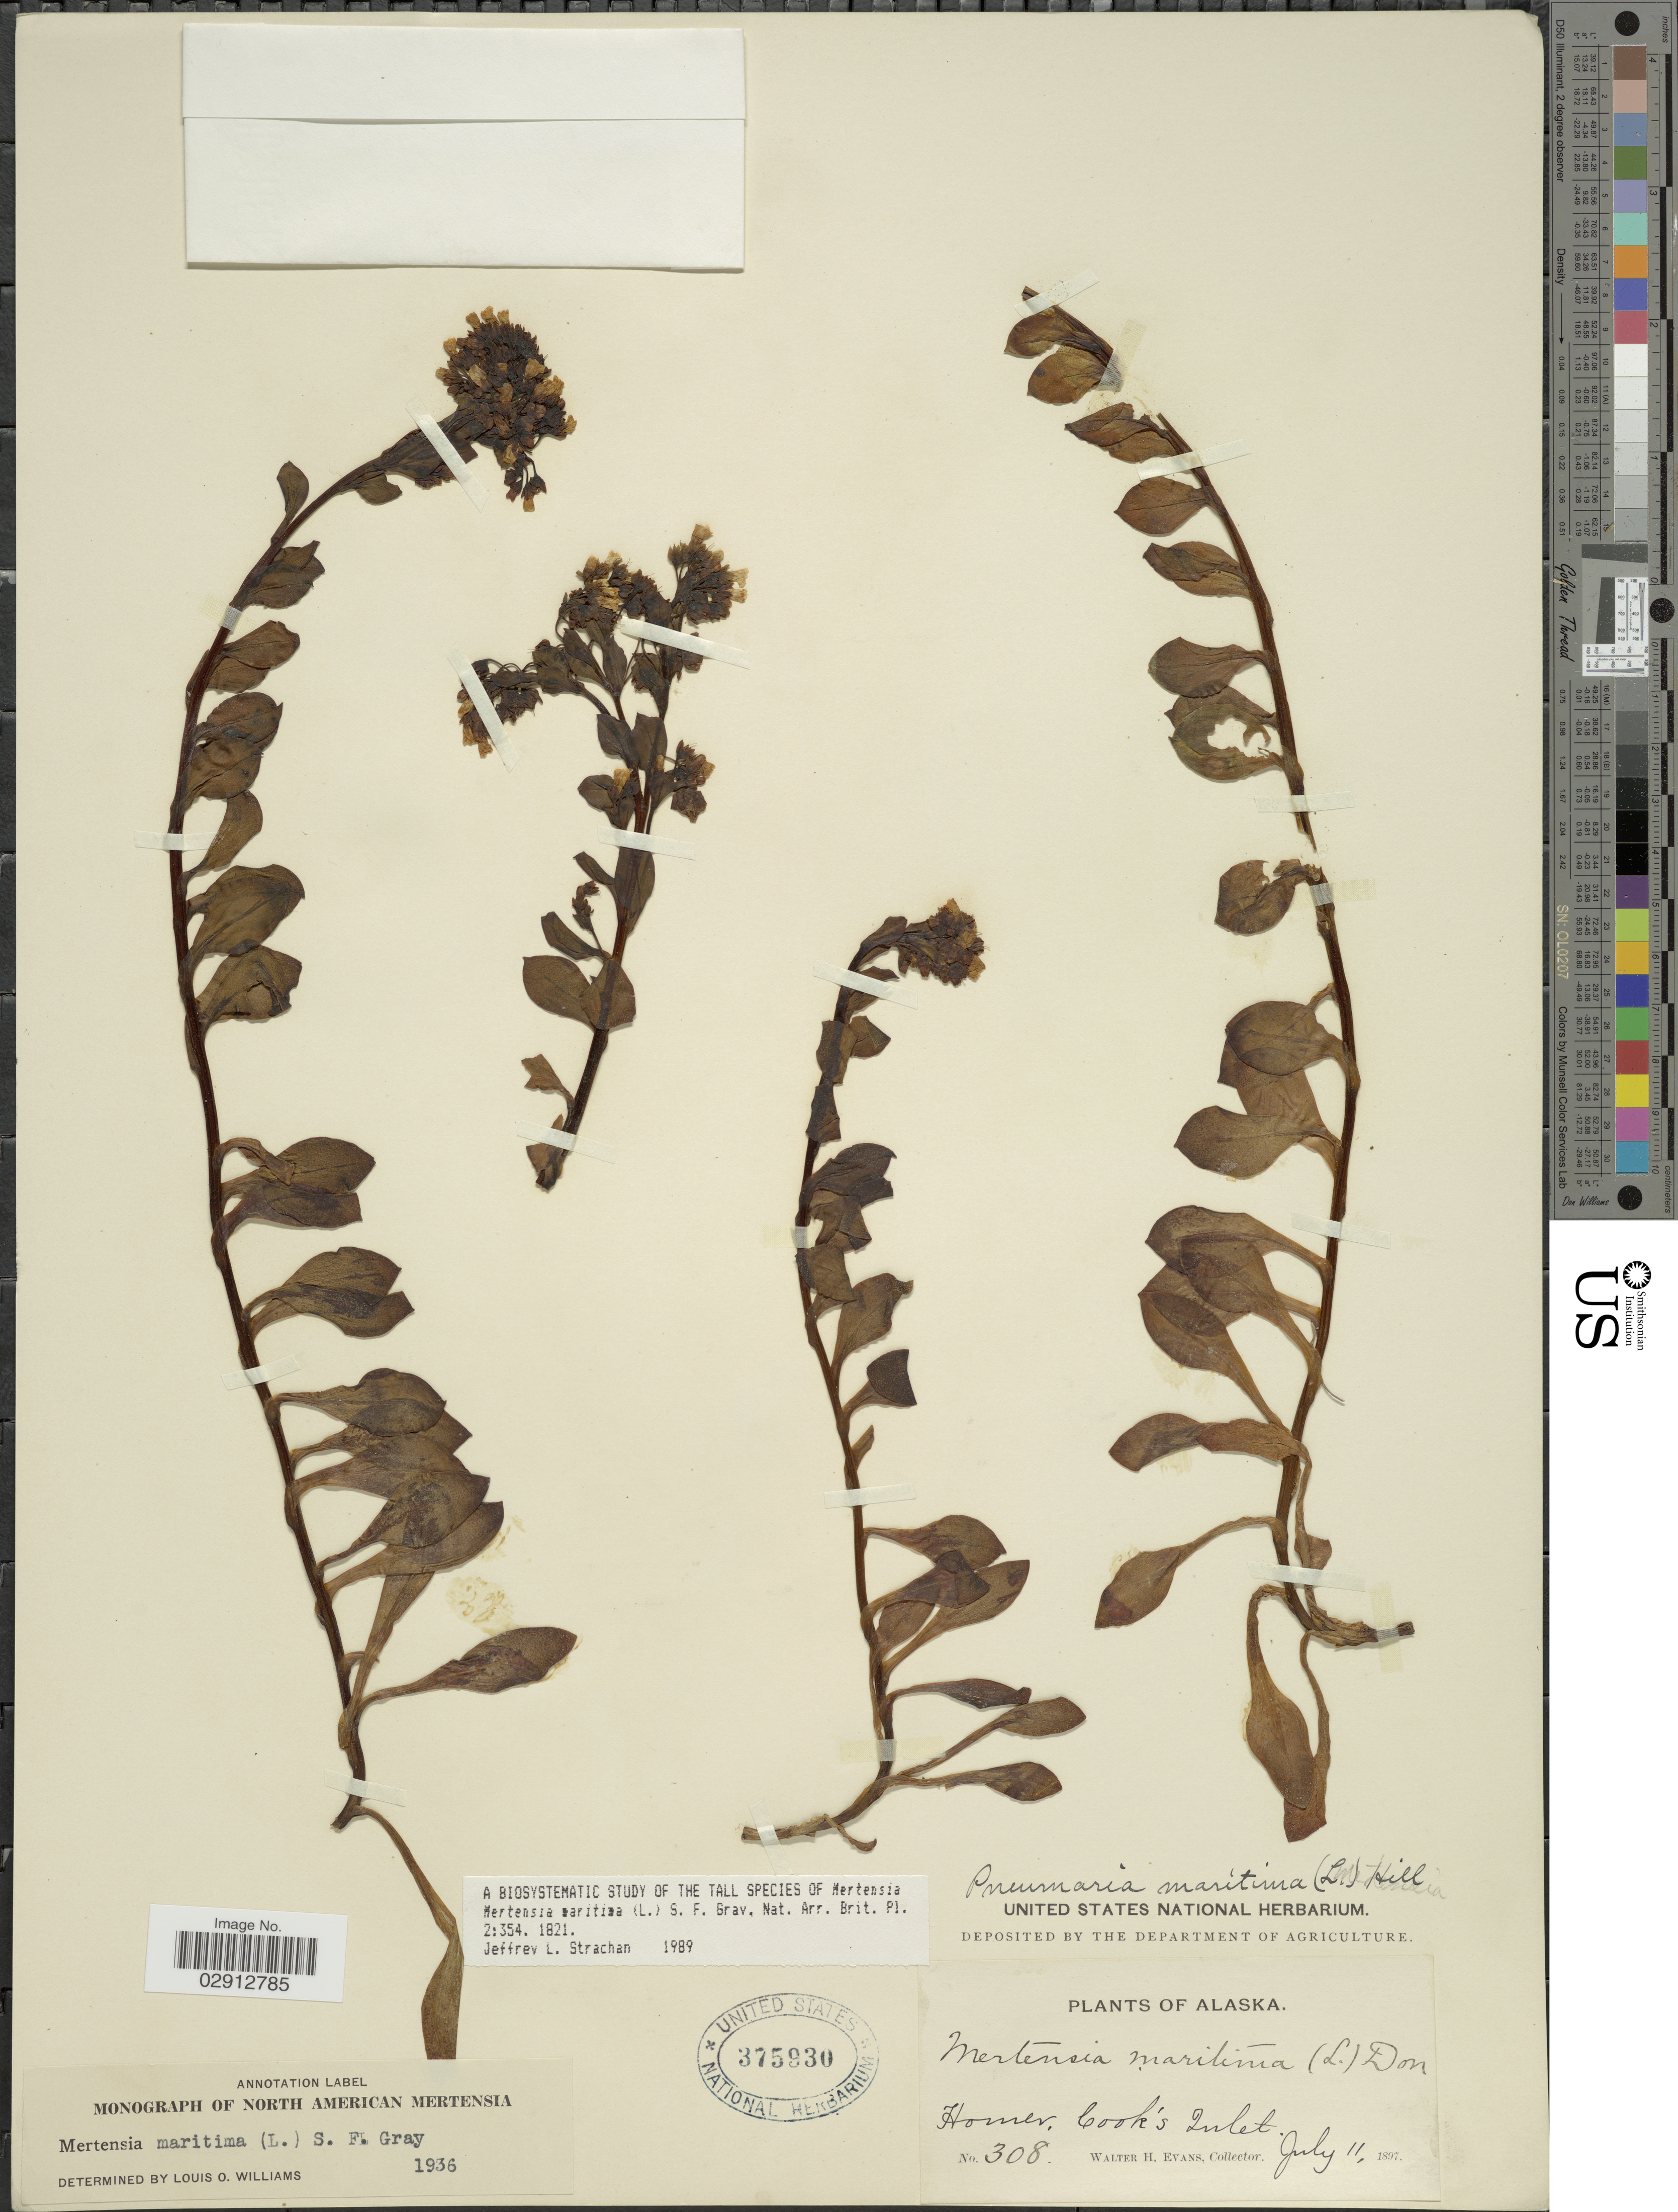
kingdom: Plantae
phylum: Tracheophyta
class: Magnoliopsida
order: Boraginales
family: Boraginaceae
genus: Mertensia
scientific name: Mertensia maritima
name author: (L.) S.F. Gray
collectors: W. H. Evans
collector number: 308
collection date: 1897-07-11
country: United States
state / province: Alaska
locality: Homer, Cook's Inlet.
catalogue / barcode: US 375930